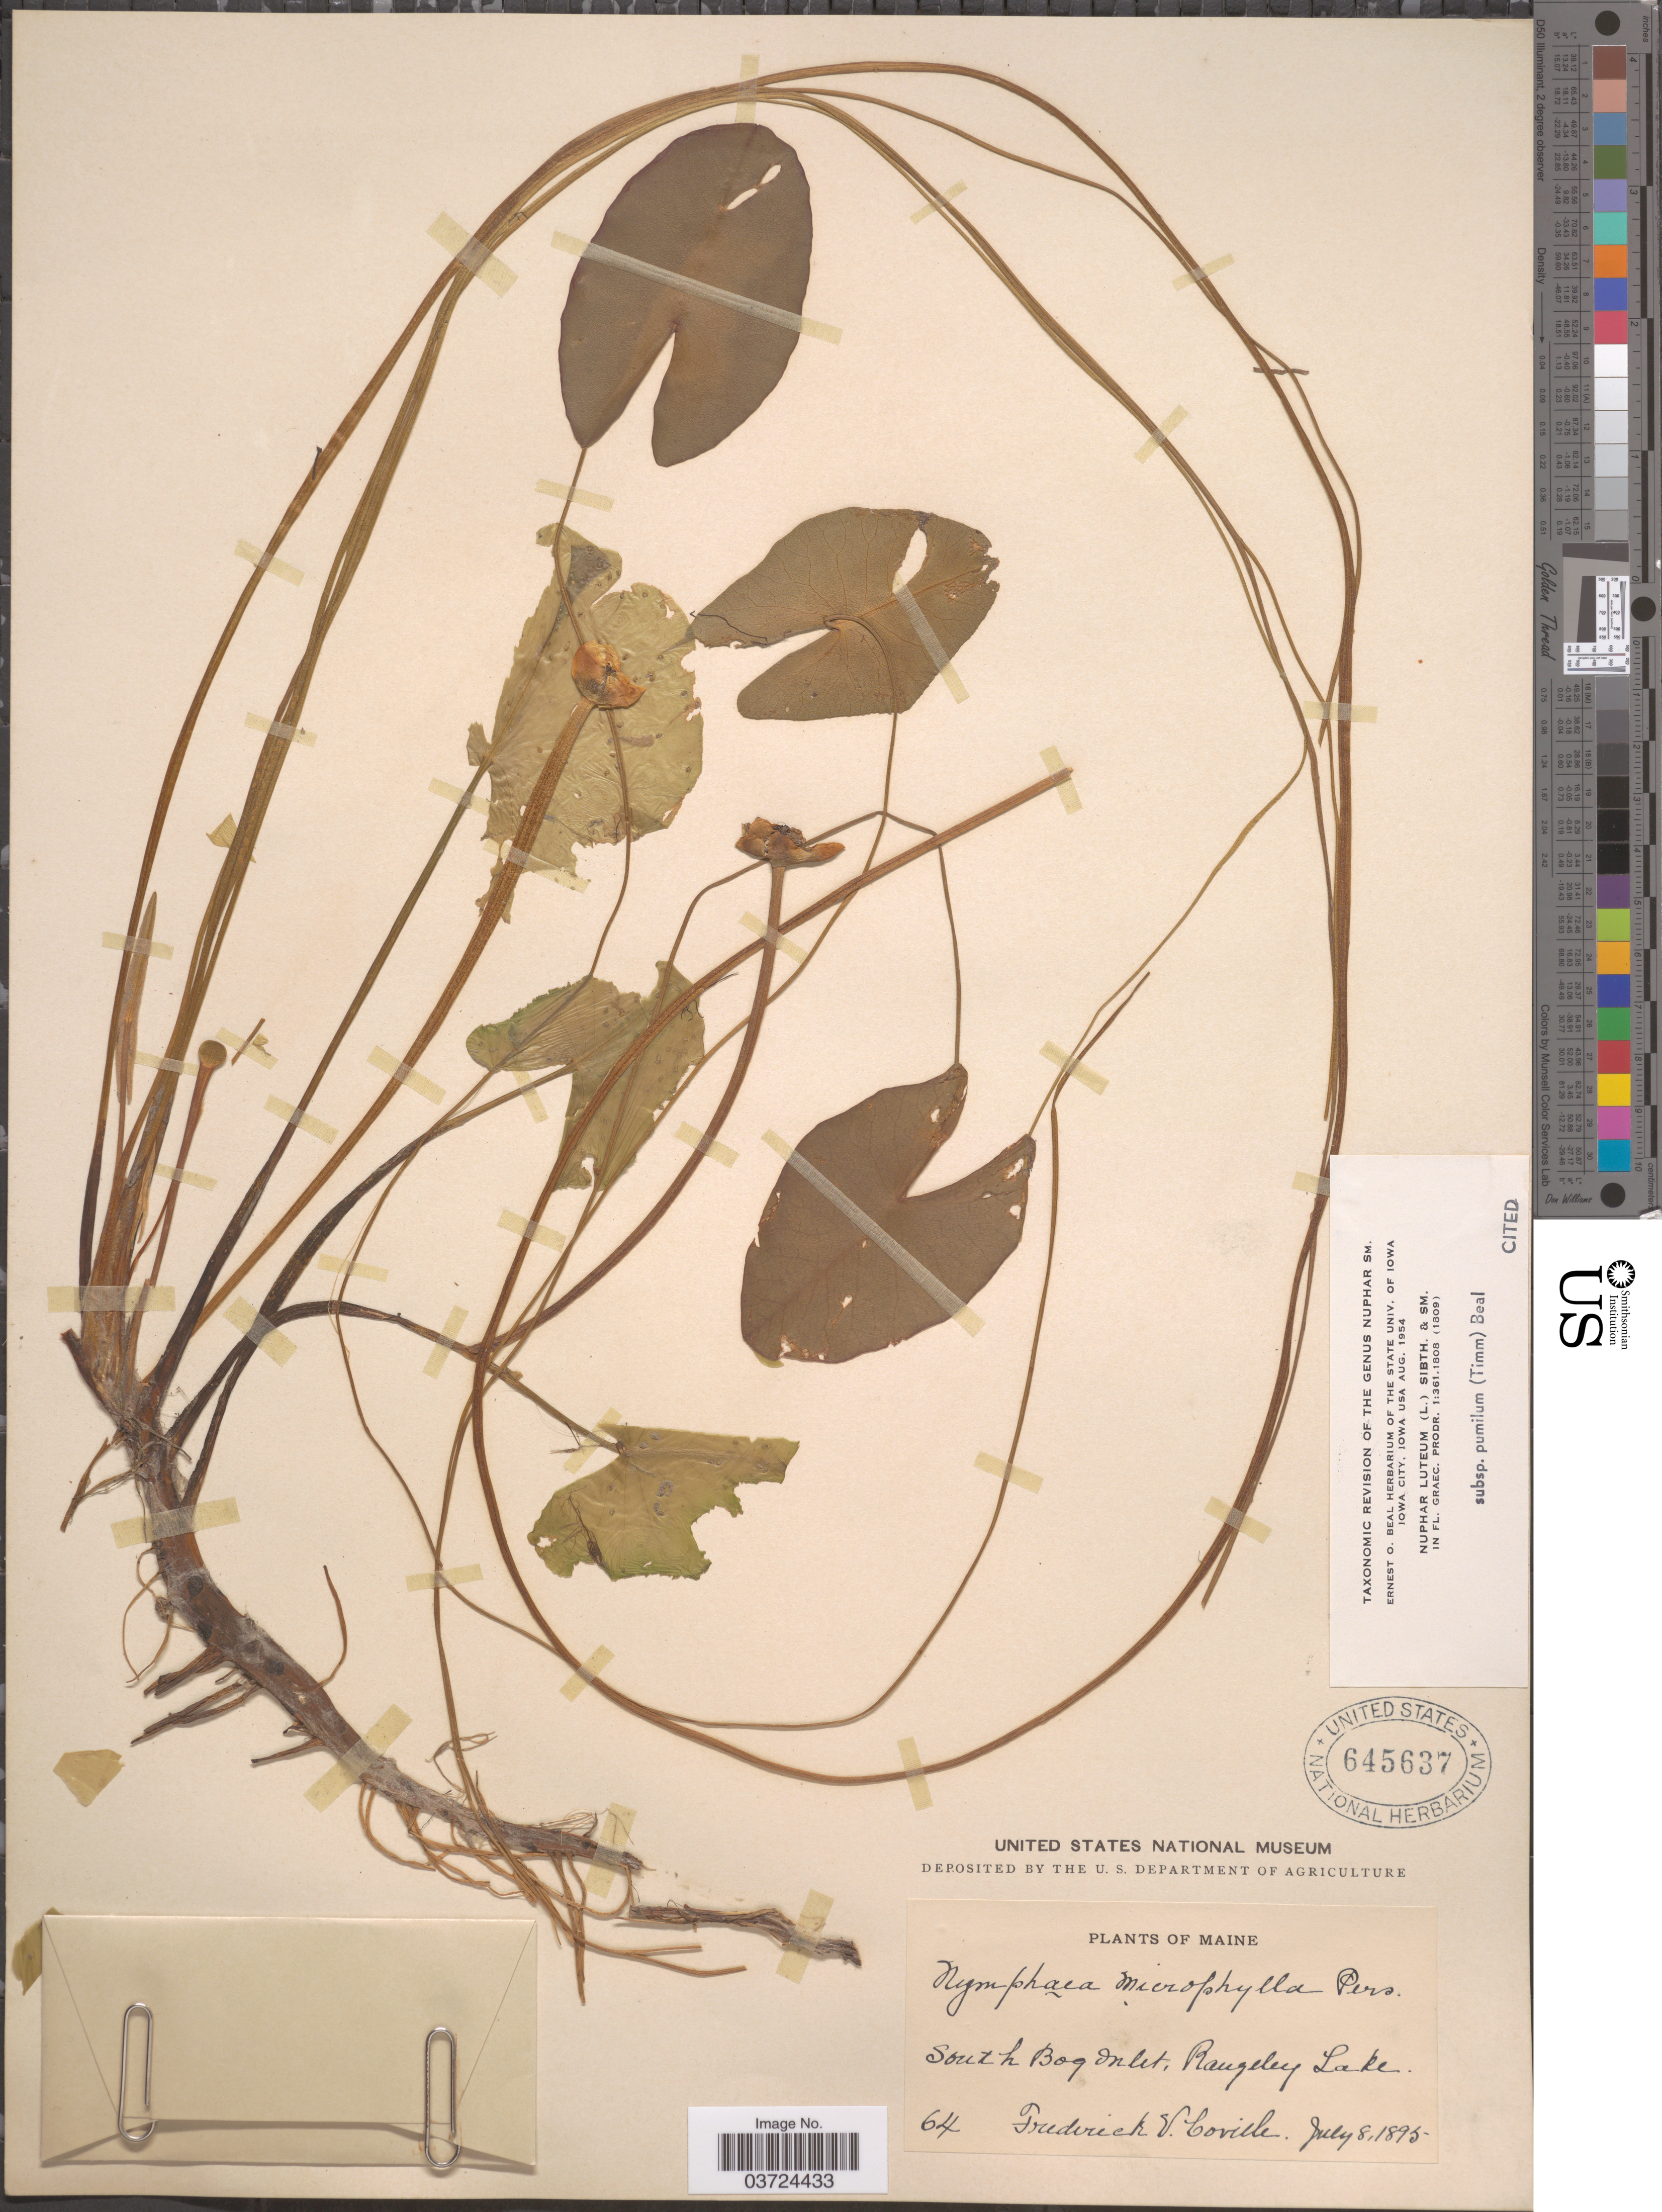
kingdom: Plantae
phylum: Tracheophyta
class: Magnoliopsida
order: Nymphaeales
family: Nymphaeaceae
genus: Nuphar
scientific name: Nuphar lutea subsp. pumila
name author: (Timm) DC.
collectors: F. V. Coville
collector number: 64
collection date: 1895-07-08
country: United States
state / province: Maine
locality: South Bog Inlet, Rangeley Lake.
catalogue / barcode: US 645637